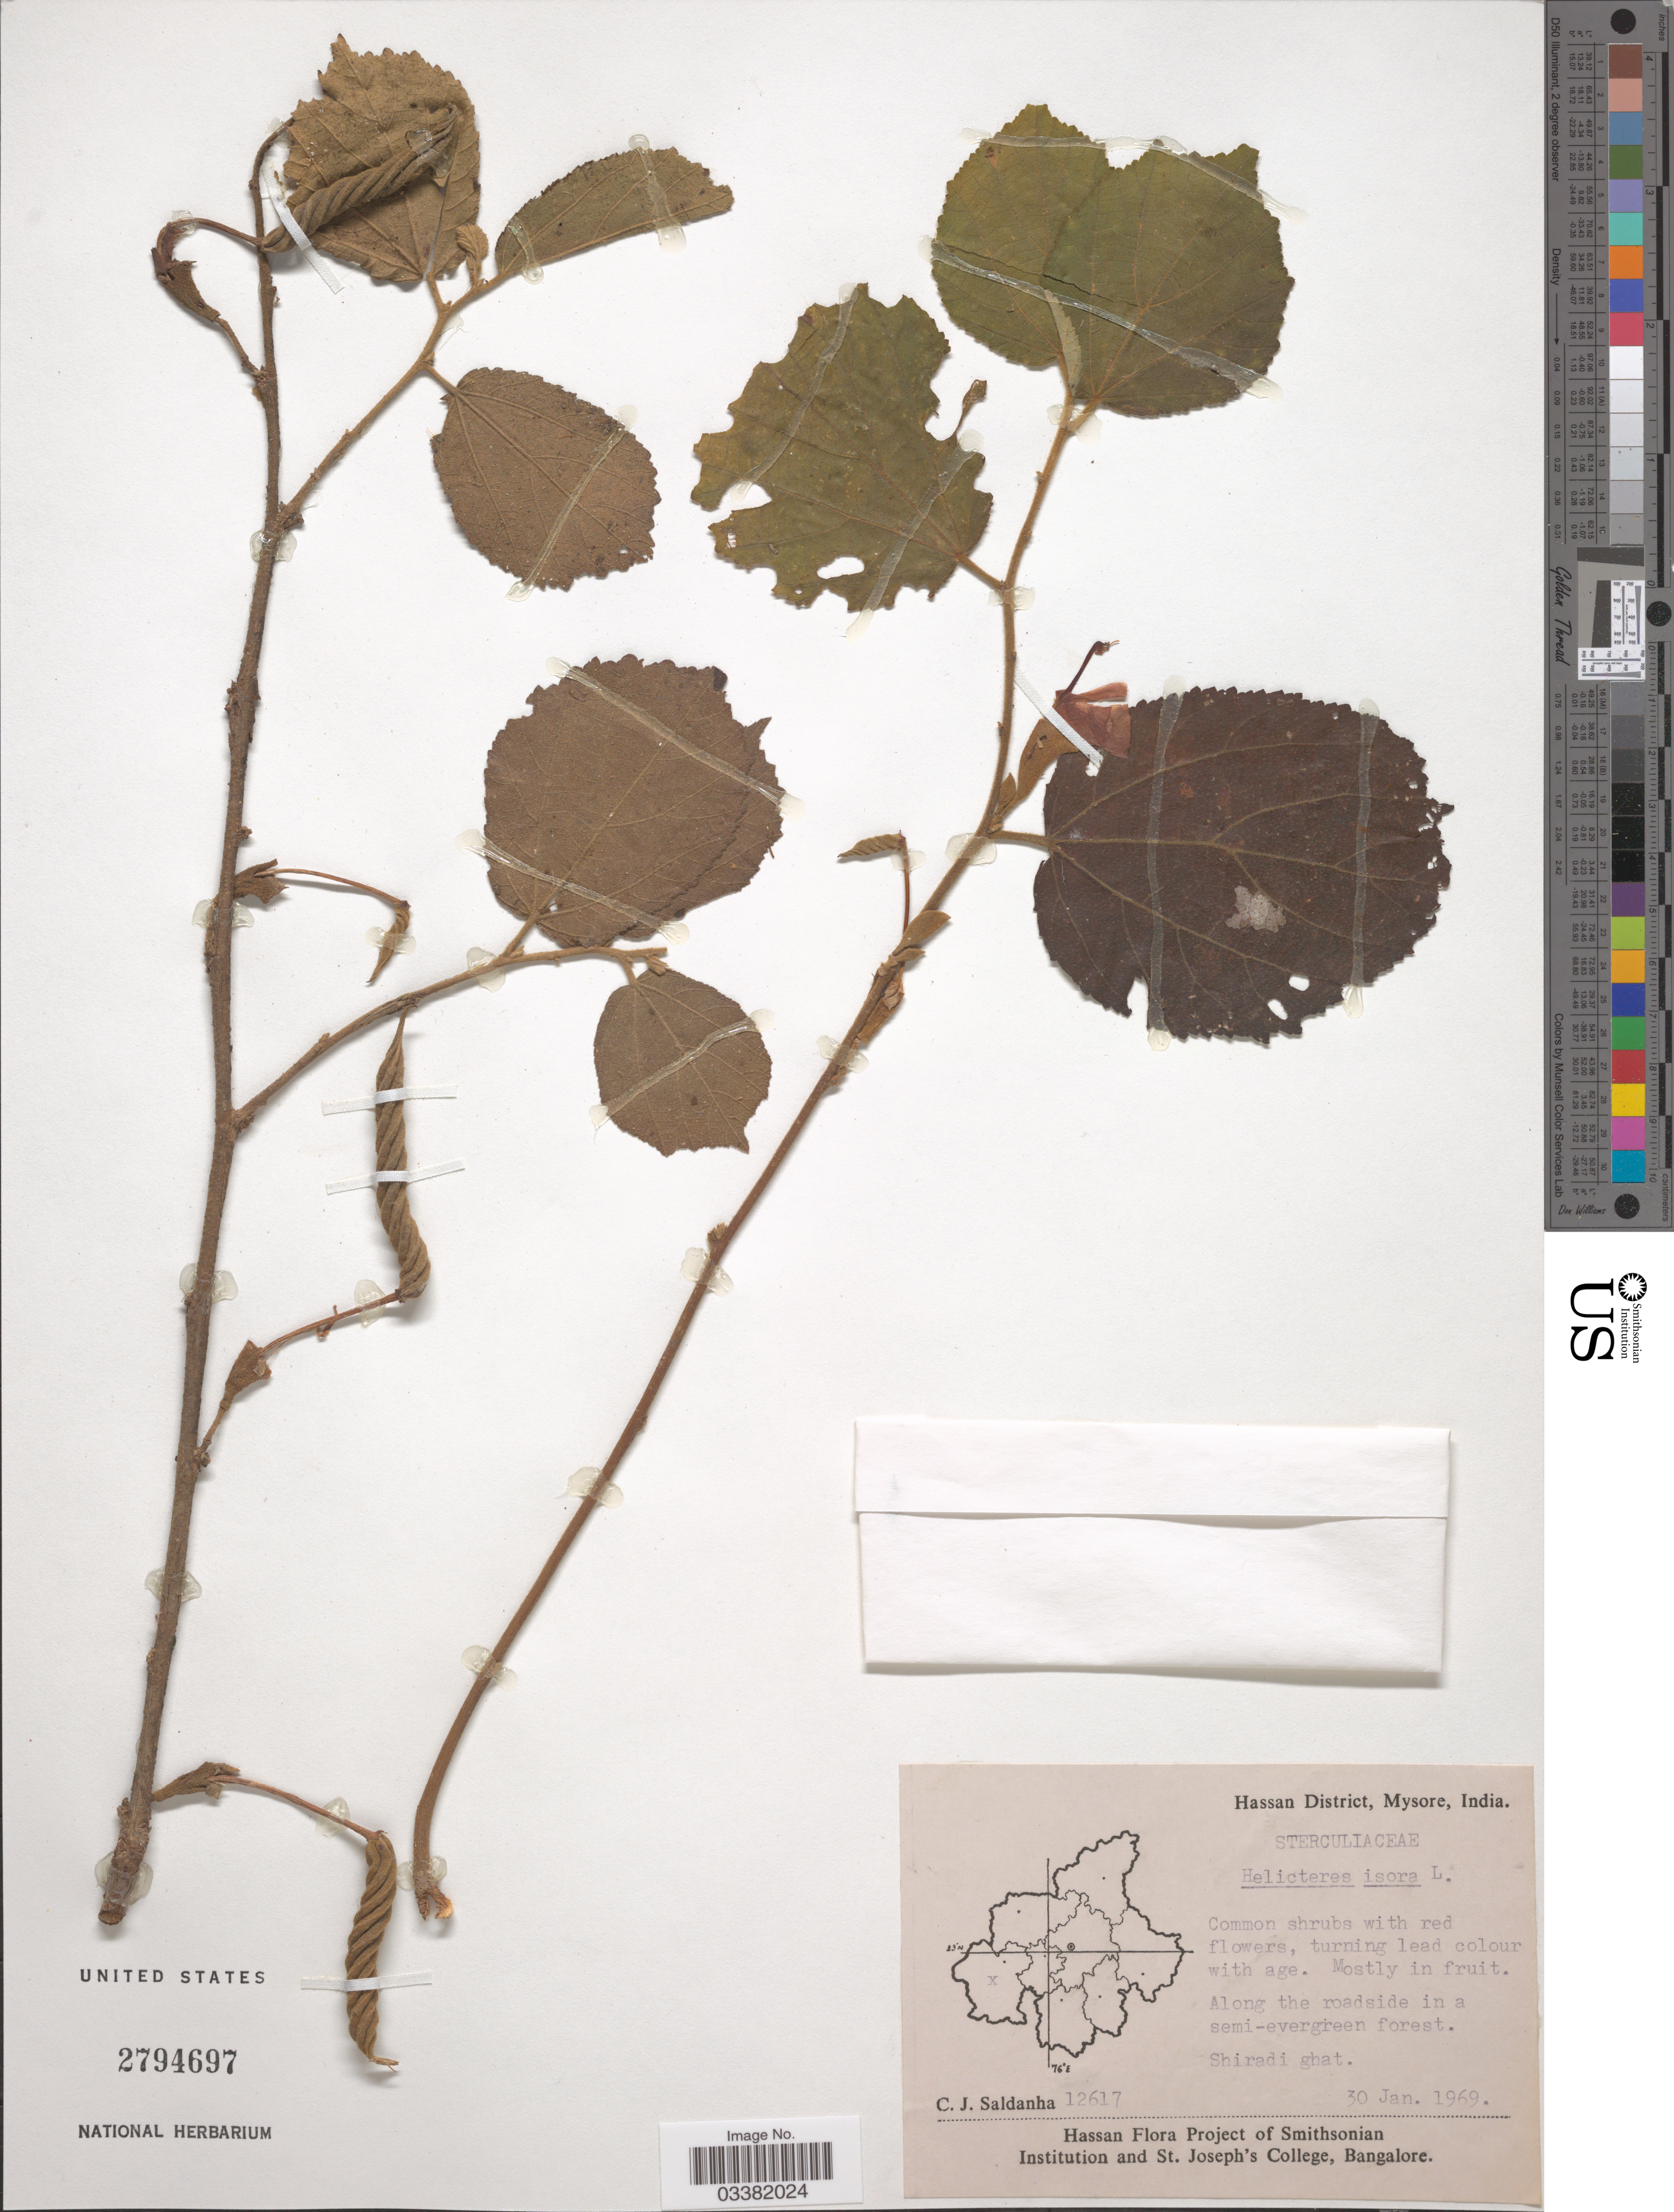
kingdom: Plantae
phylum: Tracheophyta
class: Magnoliopsida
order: Malvales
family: Malvaceae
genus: Helicteres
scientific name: Helicteres isora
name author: L.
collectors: C. J. Saldanha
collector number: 12617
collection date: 1969-01-30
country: India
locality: Hassan District, Mysore. Shiradi ghat.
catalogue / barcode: US 2794697